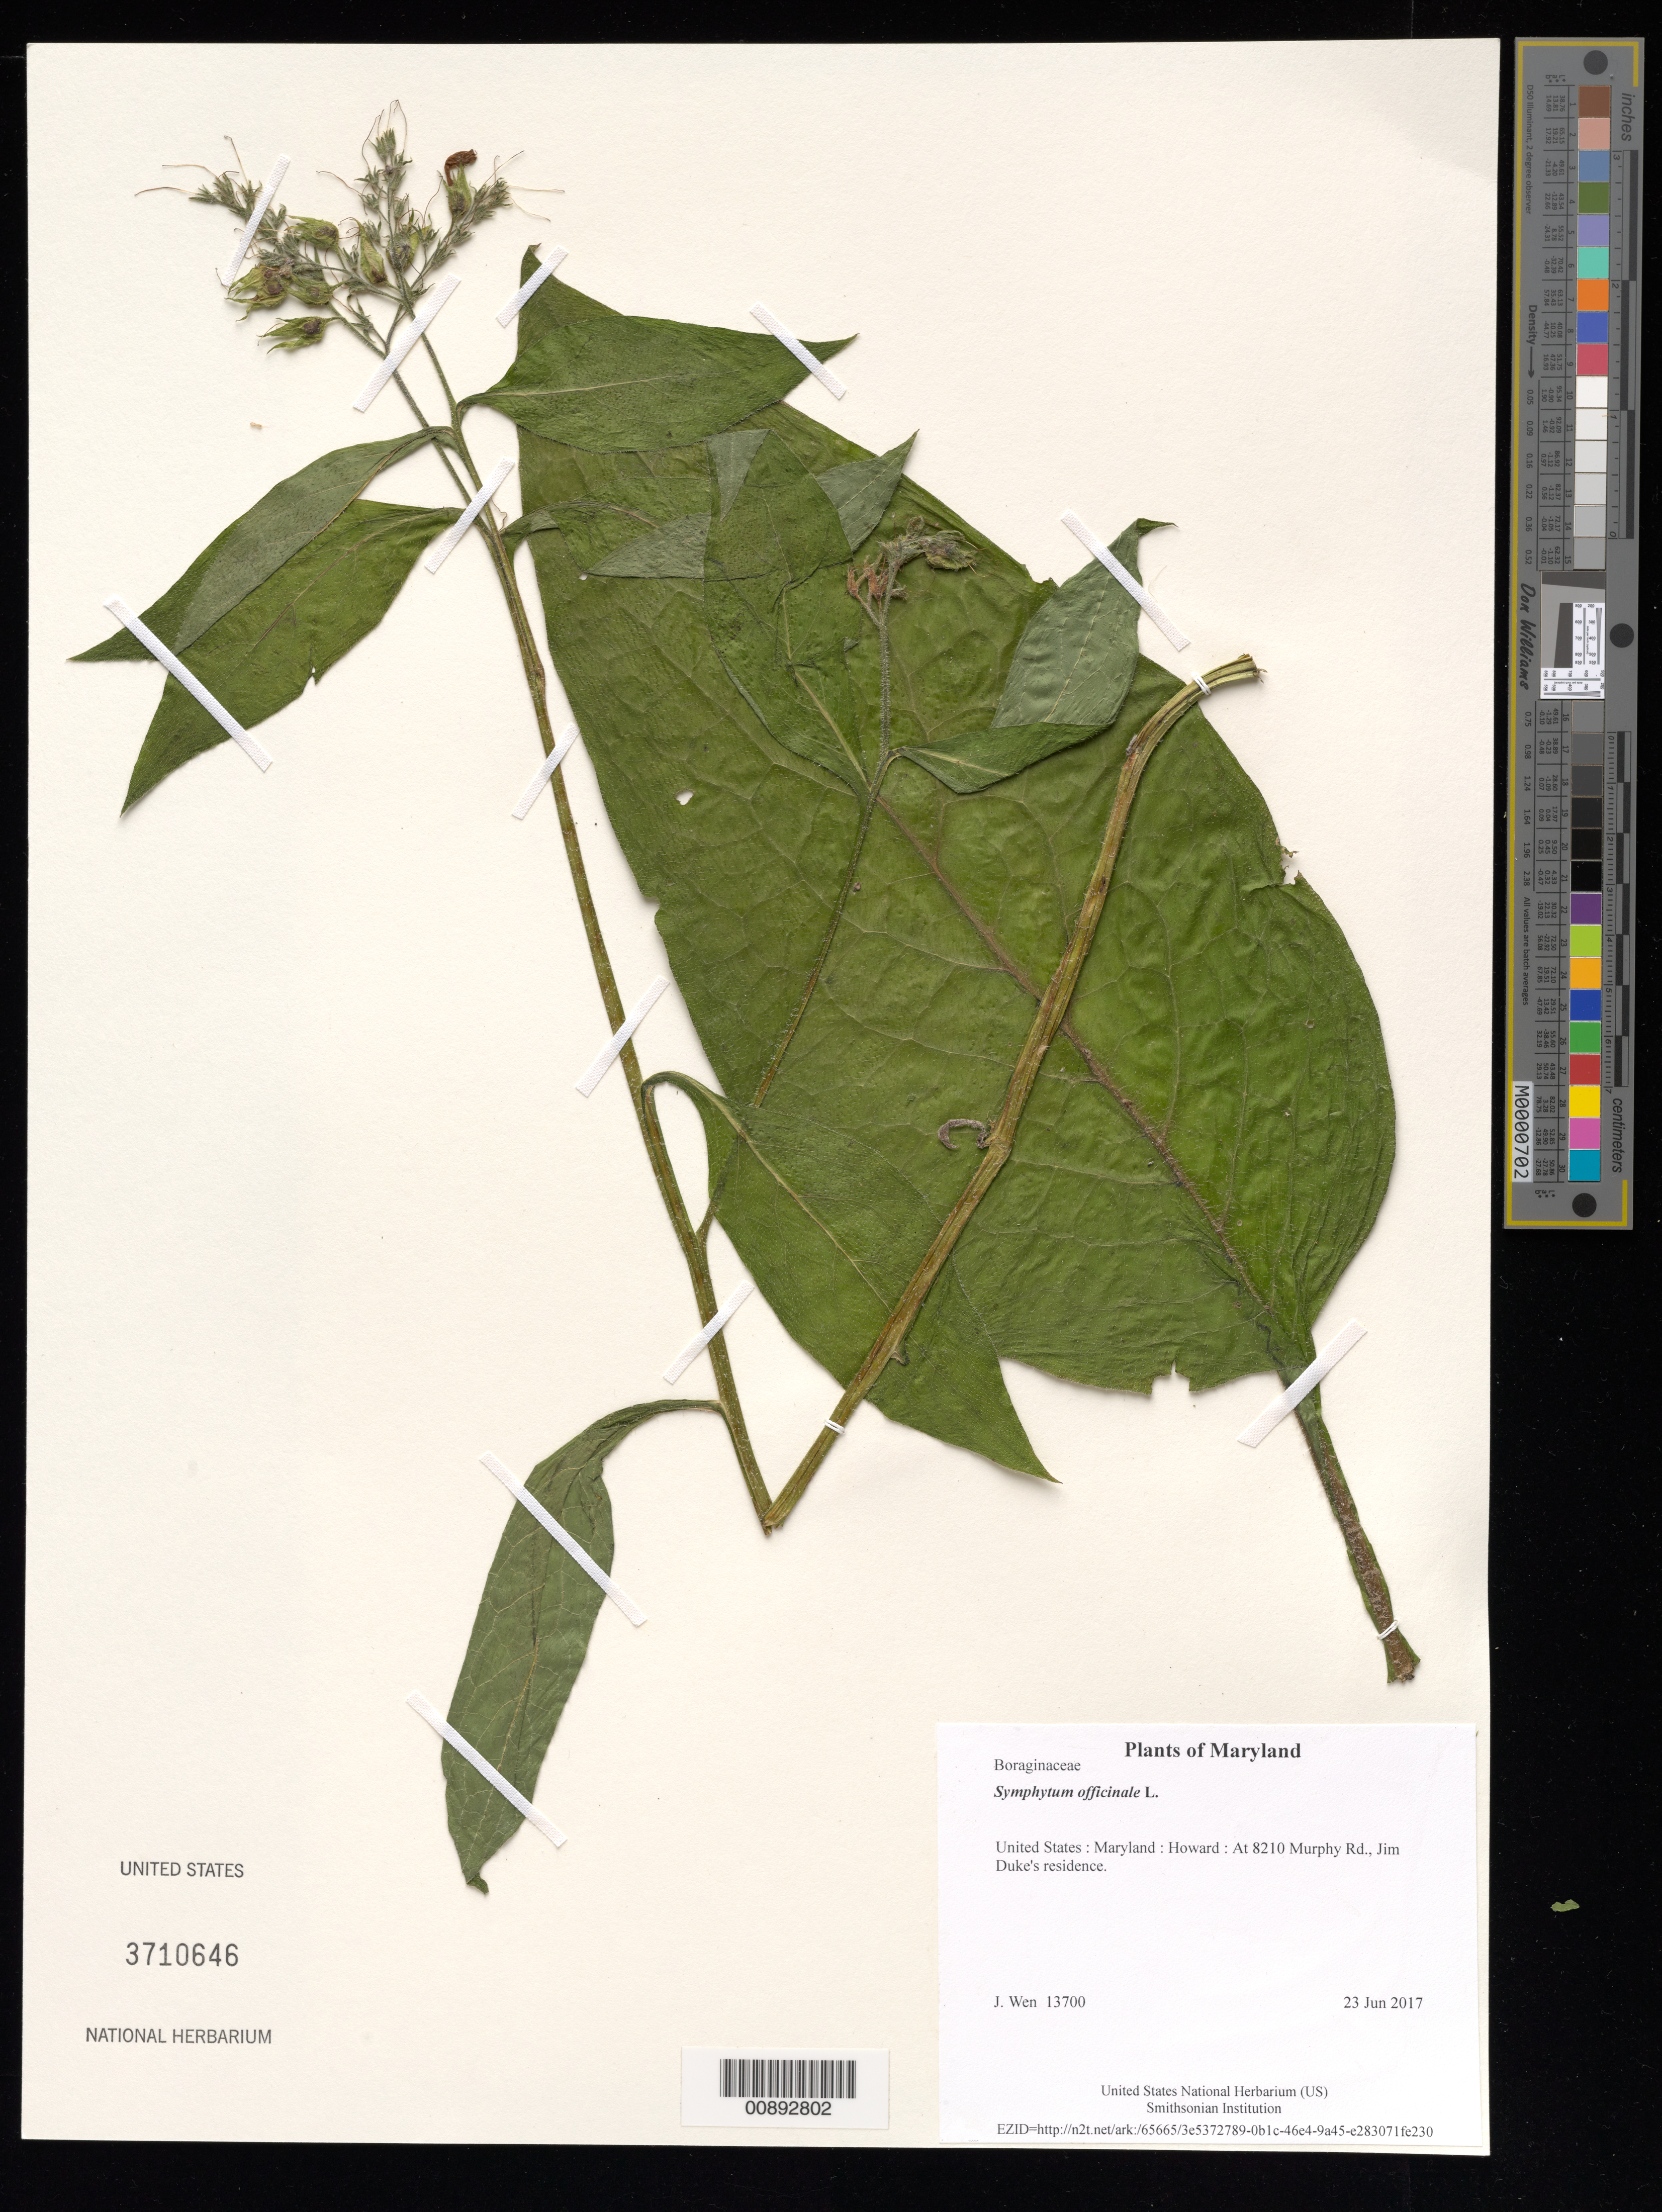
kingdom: Plantae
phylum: Tracheophyta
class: Magnoliopsida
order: Boraginales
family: Boraginaceae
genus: Symphytum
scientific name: Symphytum officinale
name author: L.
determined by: Wen, Jun, (BOT), Smithsonian Institution - National Museum of Natural History (UNITED STATES)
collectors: J. Wen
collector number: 13700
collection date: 2017-06-23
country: United States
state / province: Maryland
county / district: Howard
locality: At 8210 Murphy Rd., Jim Duke's residence.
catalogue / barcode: US 3710646